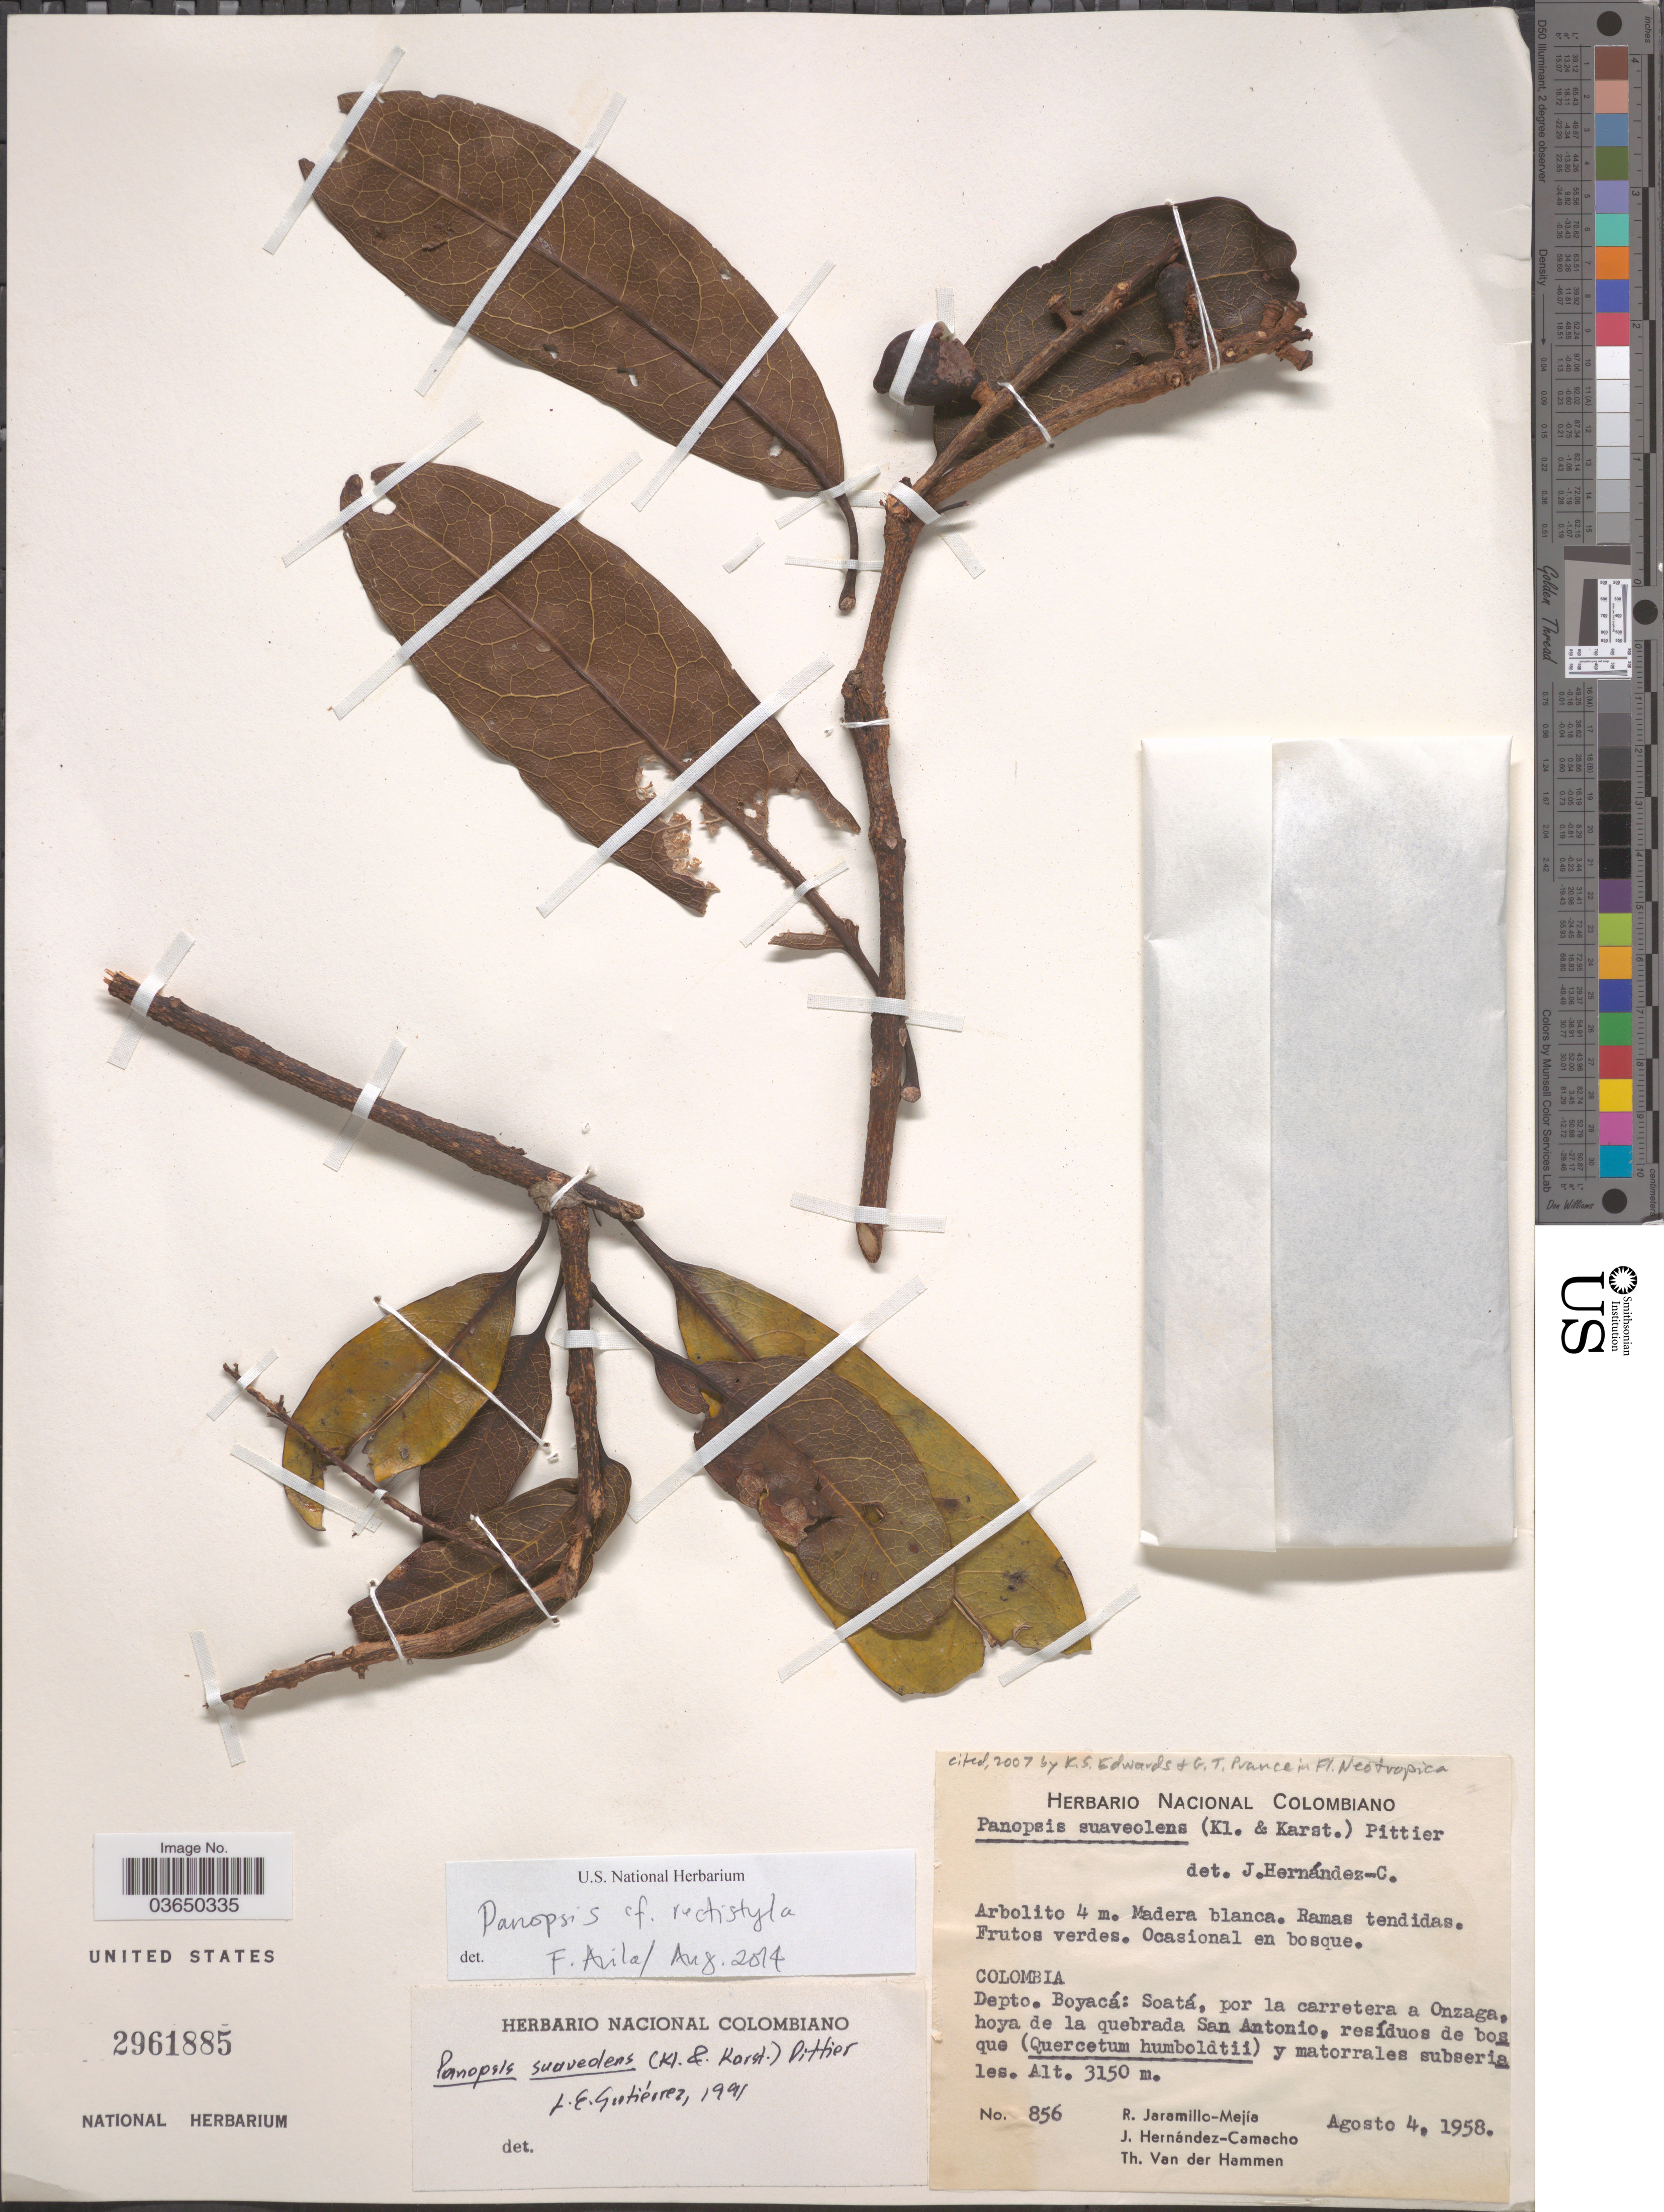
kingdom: Plantae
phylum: Tracheophyta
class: Magnoliopsida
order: Proteales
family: Proteaceae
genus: Panopsis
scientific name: Panopsis rectistyla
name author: K.S. Edwards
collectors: R. Jaramillo M., J. Hernández-Camacho & T. Hammen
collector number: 856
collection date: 1958-08-04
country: Colombia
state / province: Boyacá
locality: Depto. Boyacá: Soatá, por la carretera a Onzaga, hoya de la quebrada San Antonio.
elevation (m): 3150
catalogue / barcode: US 2961885